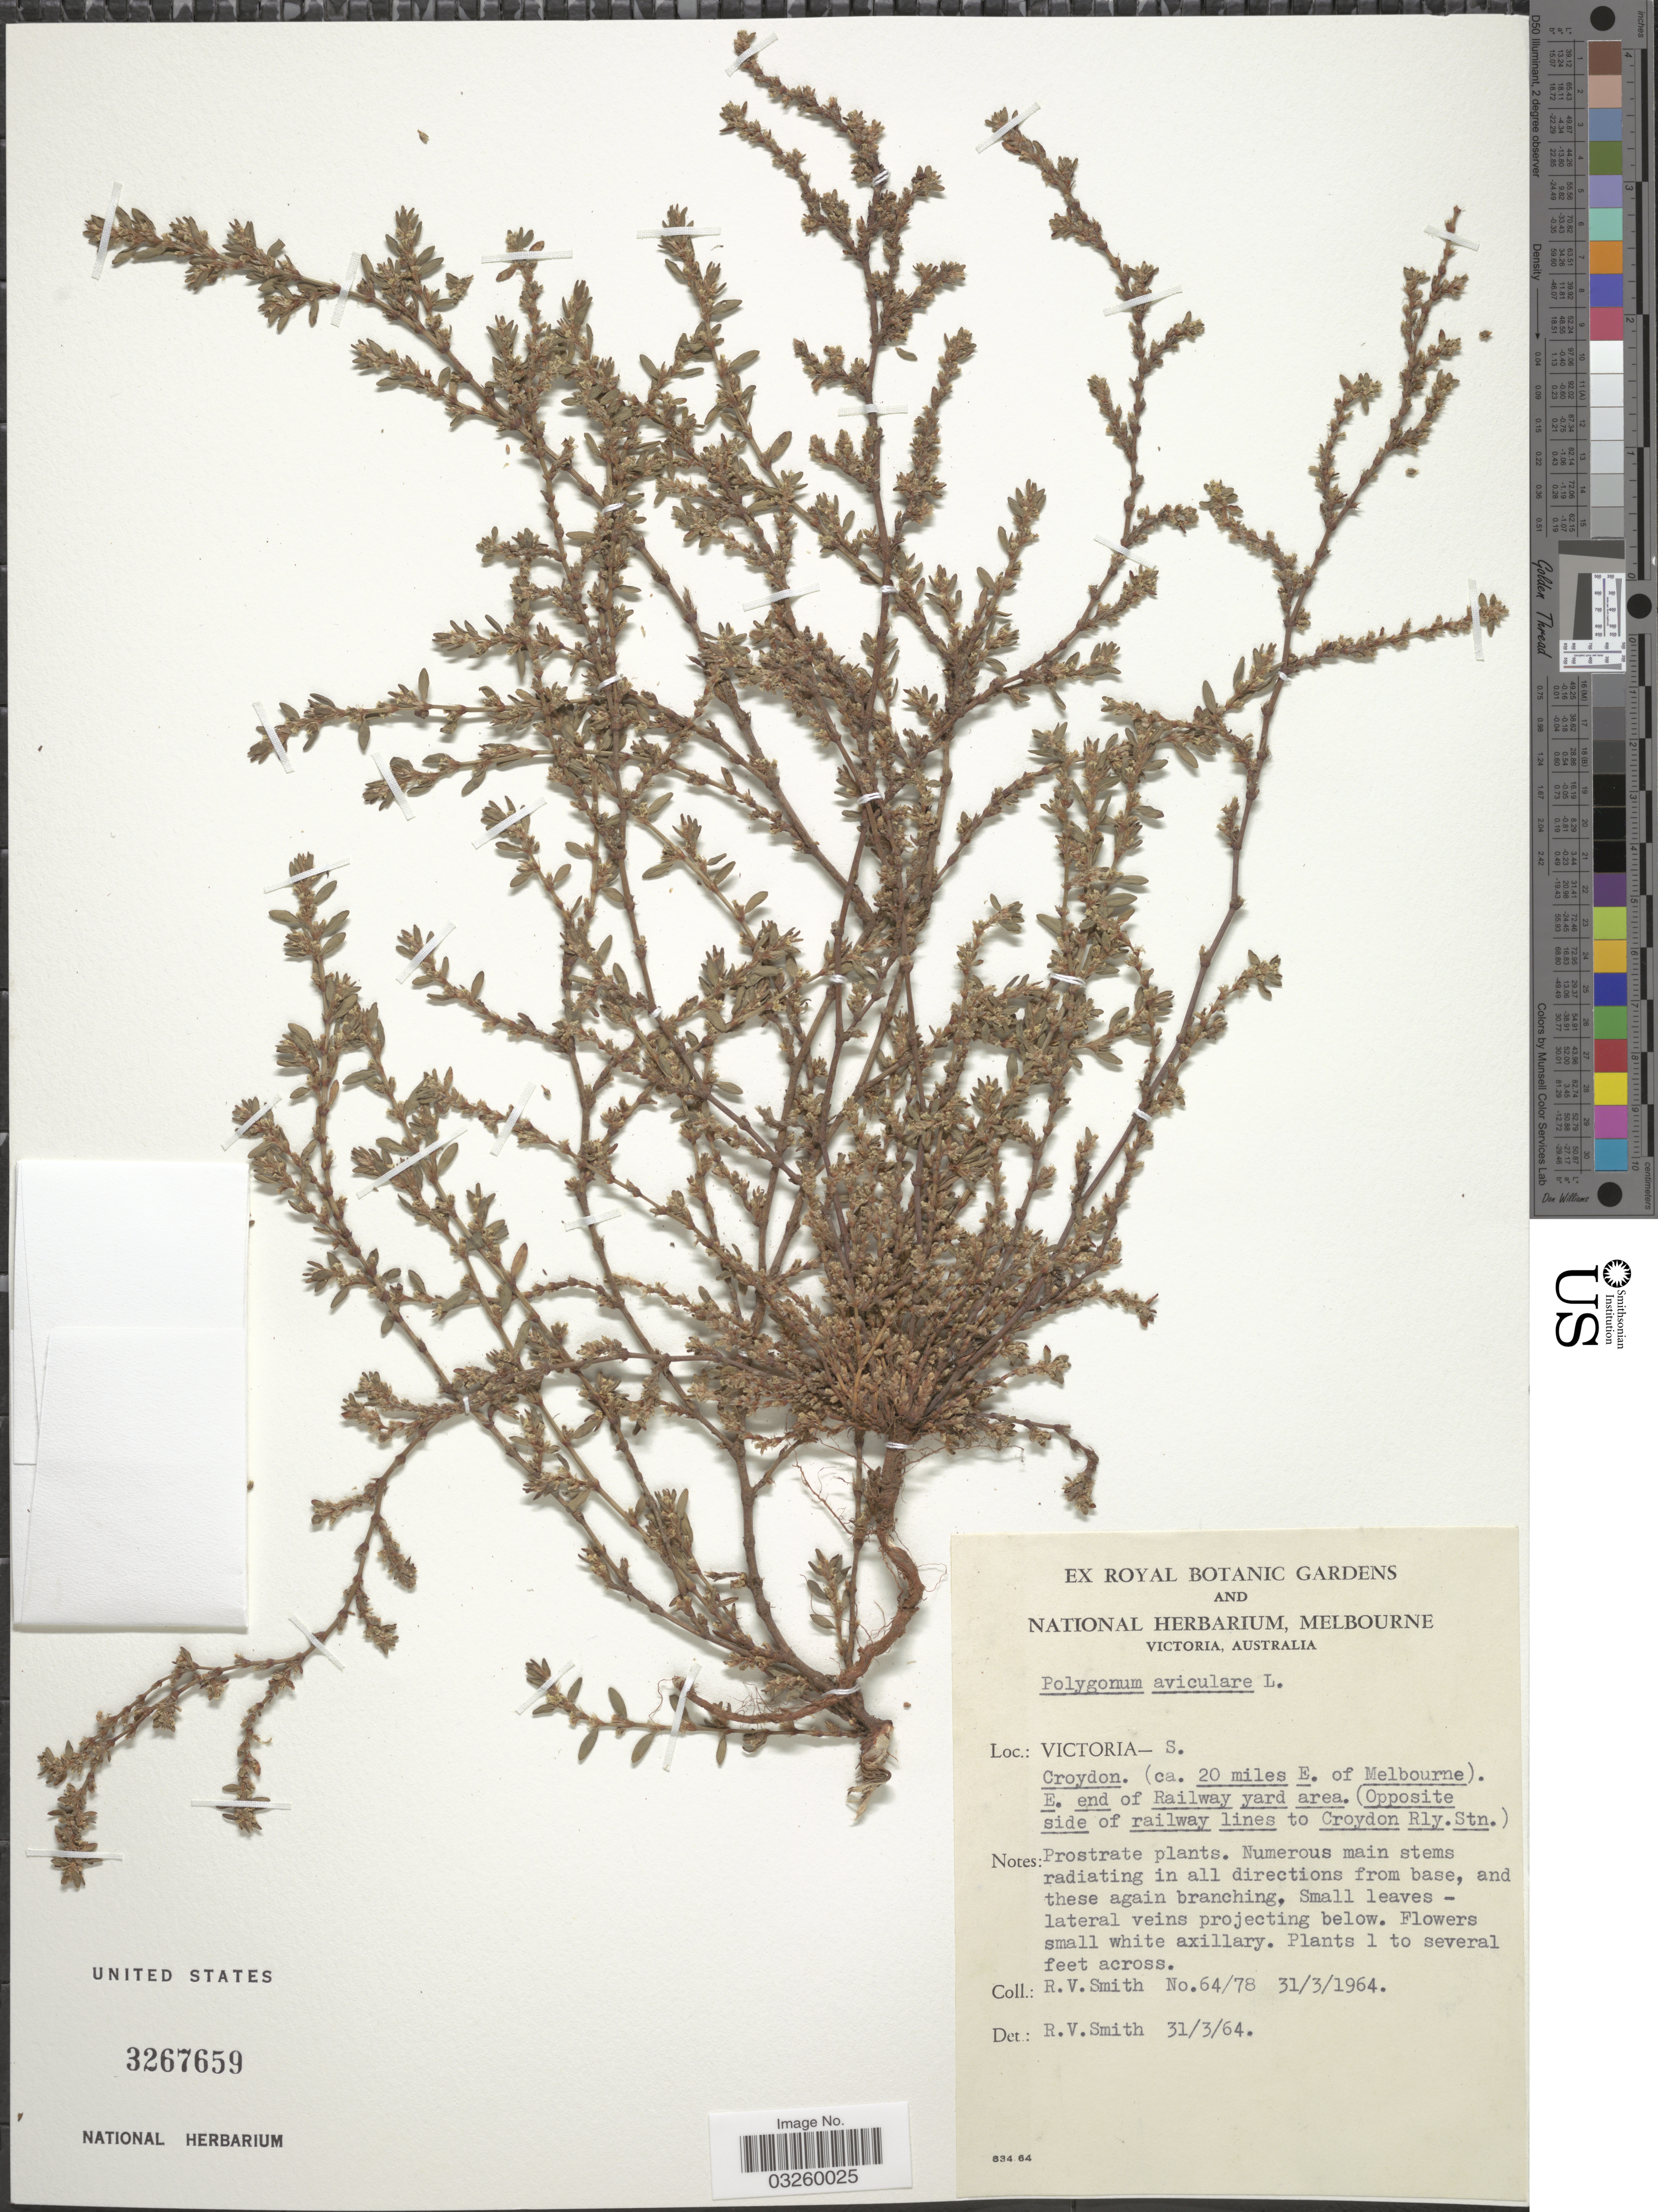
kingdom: Plantae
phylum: Tracheophyta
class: Magnoliopsida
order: Caryophyllales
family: Polygonaceae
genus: Polygonum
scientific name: Polygonum aviculare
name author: L.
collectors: R. V. Smith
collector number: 64/78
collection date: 1964-03-31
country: Australia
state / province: Victoria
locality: Victoria- S. Croydon. (ca. 20 miles E. of Melbourne). E. end of Railway yard area. (Opposite side of railway lines to Croydon Rly. Stn.).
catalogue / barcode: US 3267659